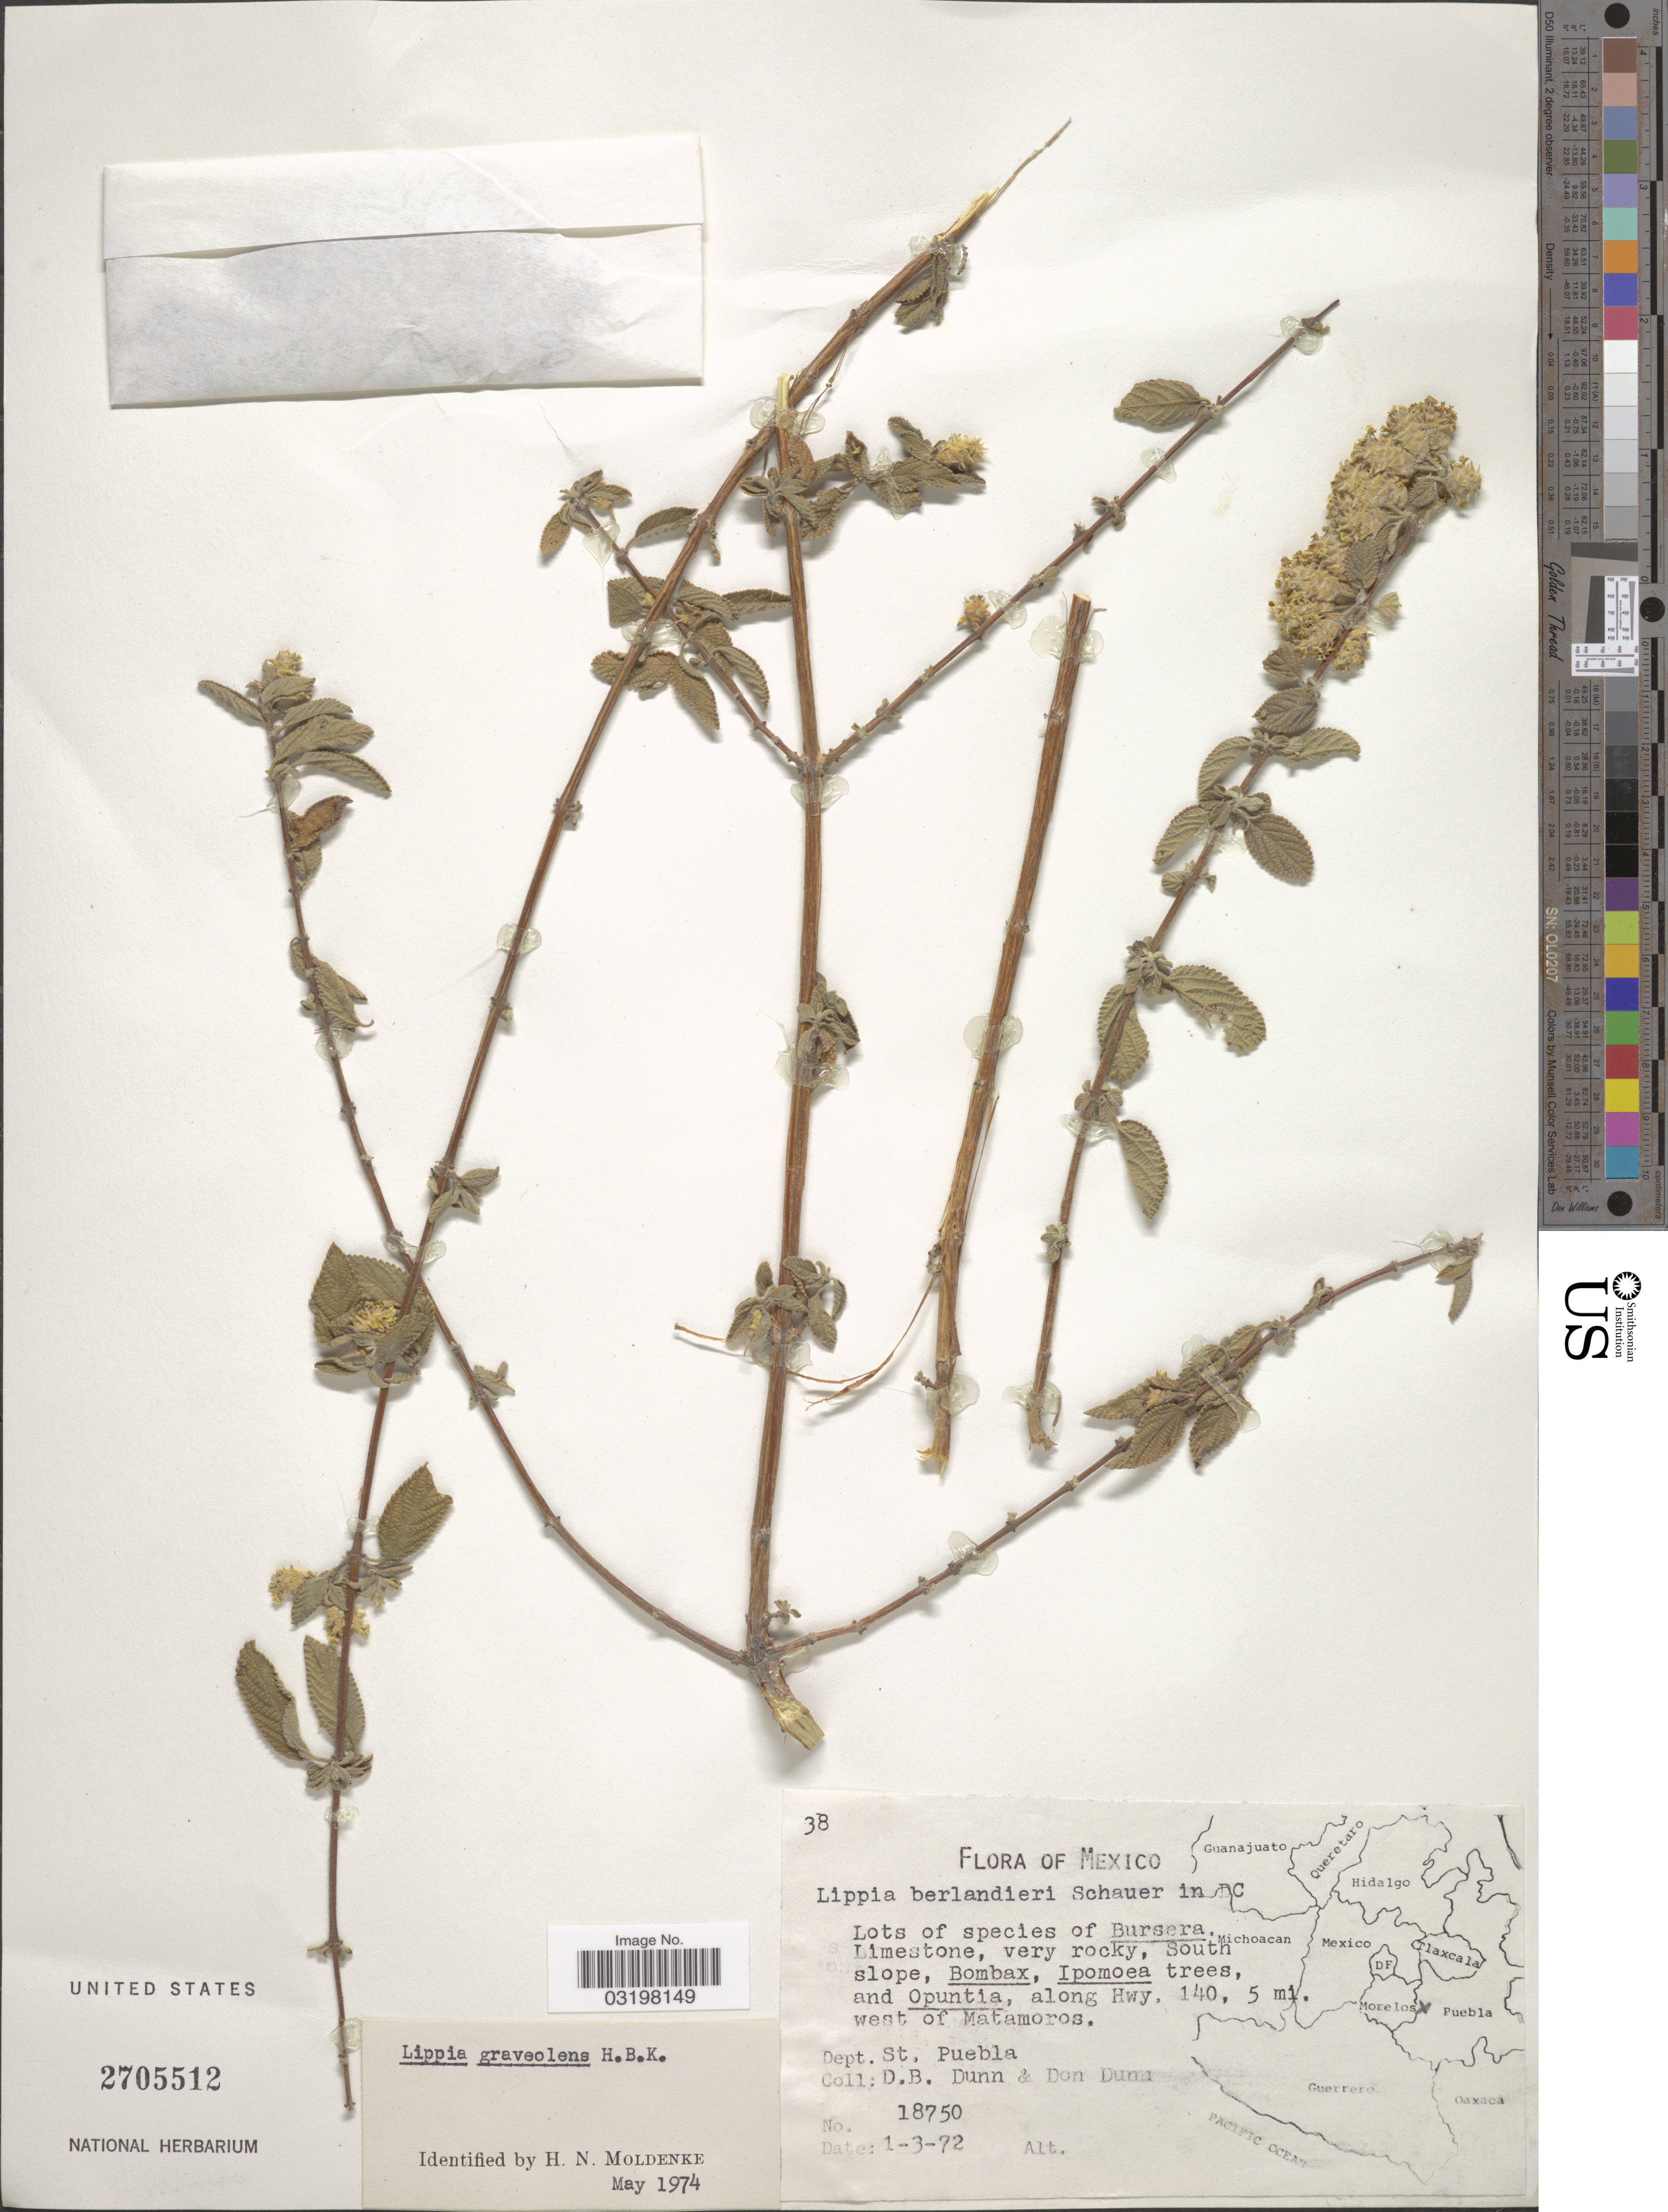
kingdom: Plantae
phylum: Tracheophyta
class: Magnoliopsida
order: Lamiales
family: Verbenaceae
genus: Lippia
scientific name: Lippia graveolens f. graveolens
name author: Kunth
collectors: D. B. Dunn & D. Dunn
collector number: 18750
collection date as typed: Transcribed d/m/y: 1/3/72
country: Mexico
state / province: Morelos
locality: South slope, along Hwy, 140, 5 mi. west of Matamoros. Dept. St. Puebla.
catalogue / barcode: US 2705512